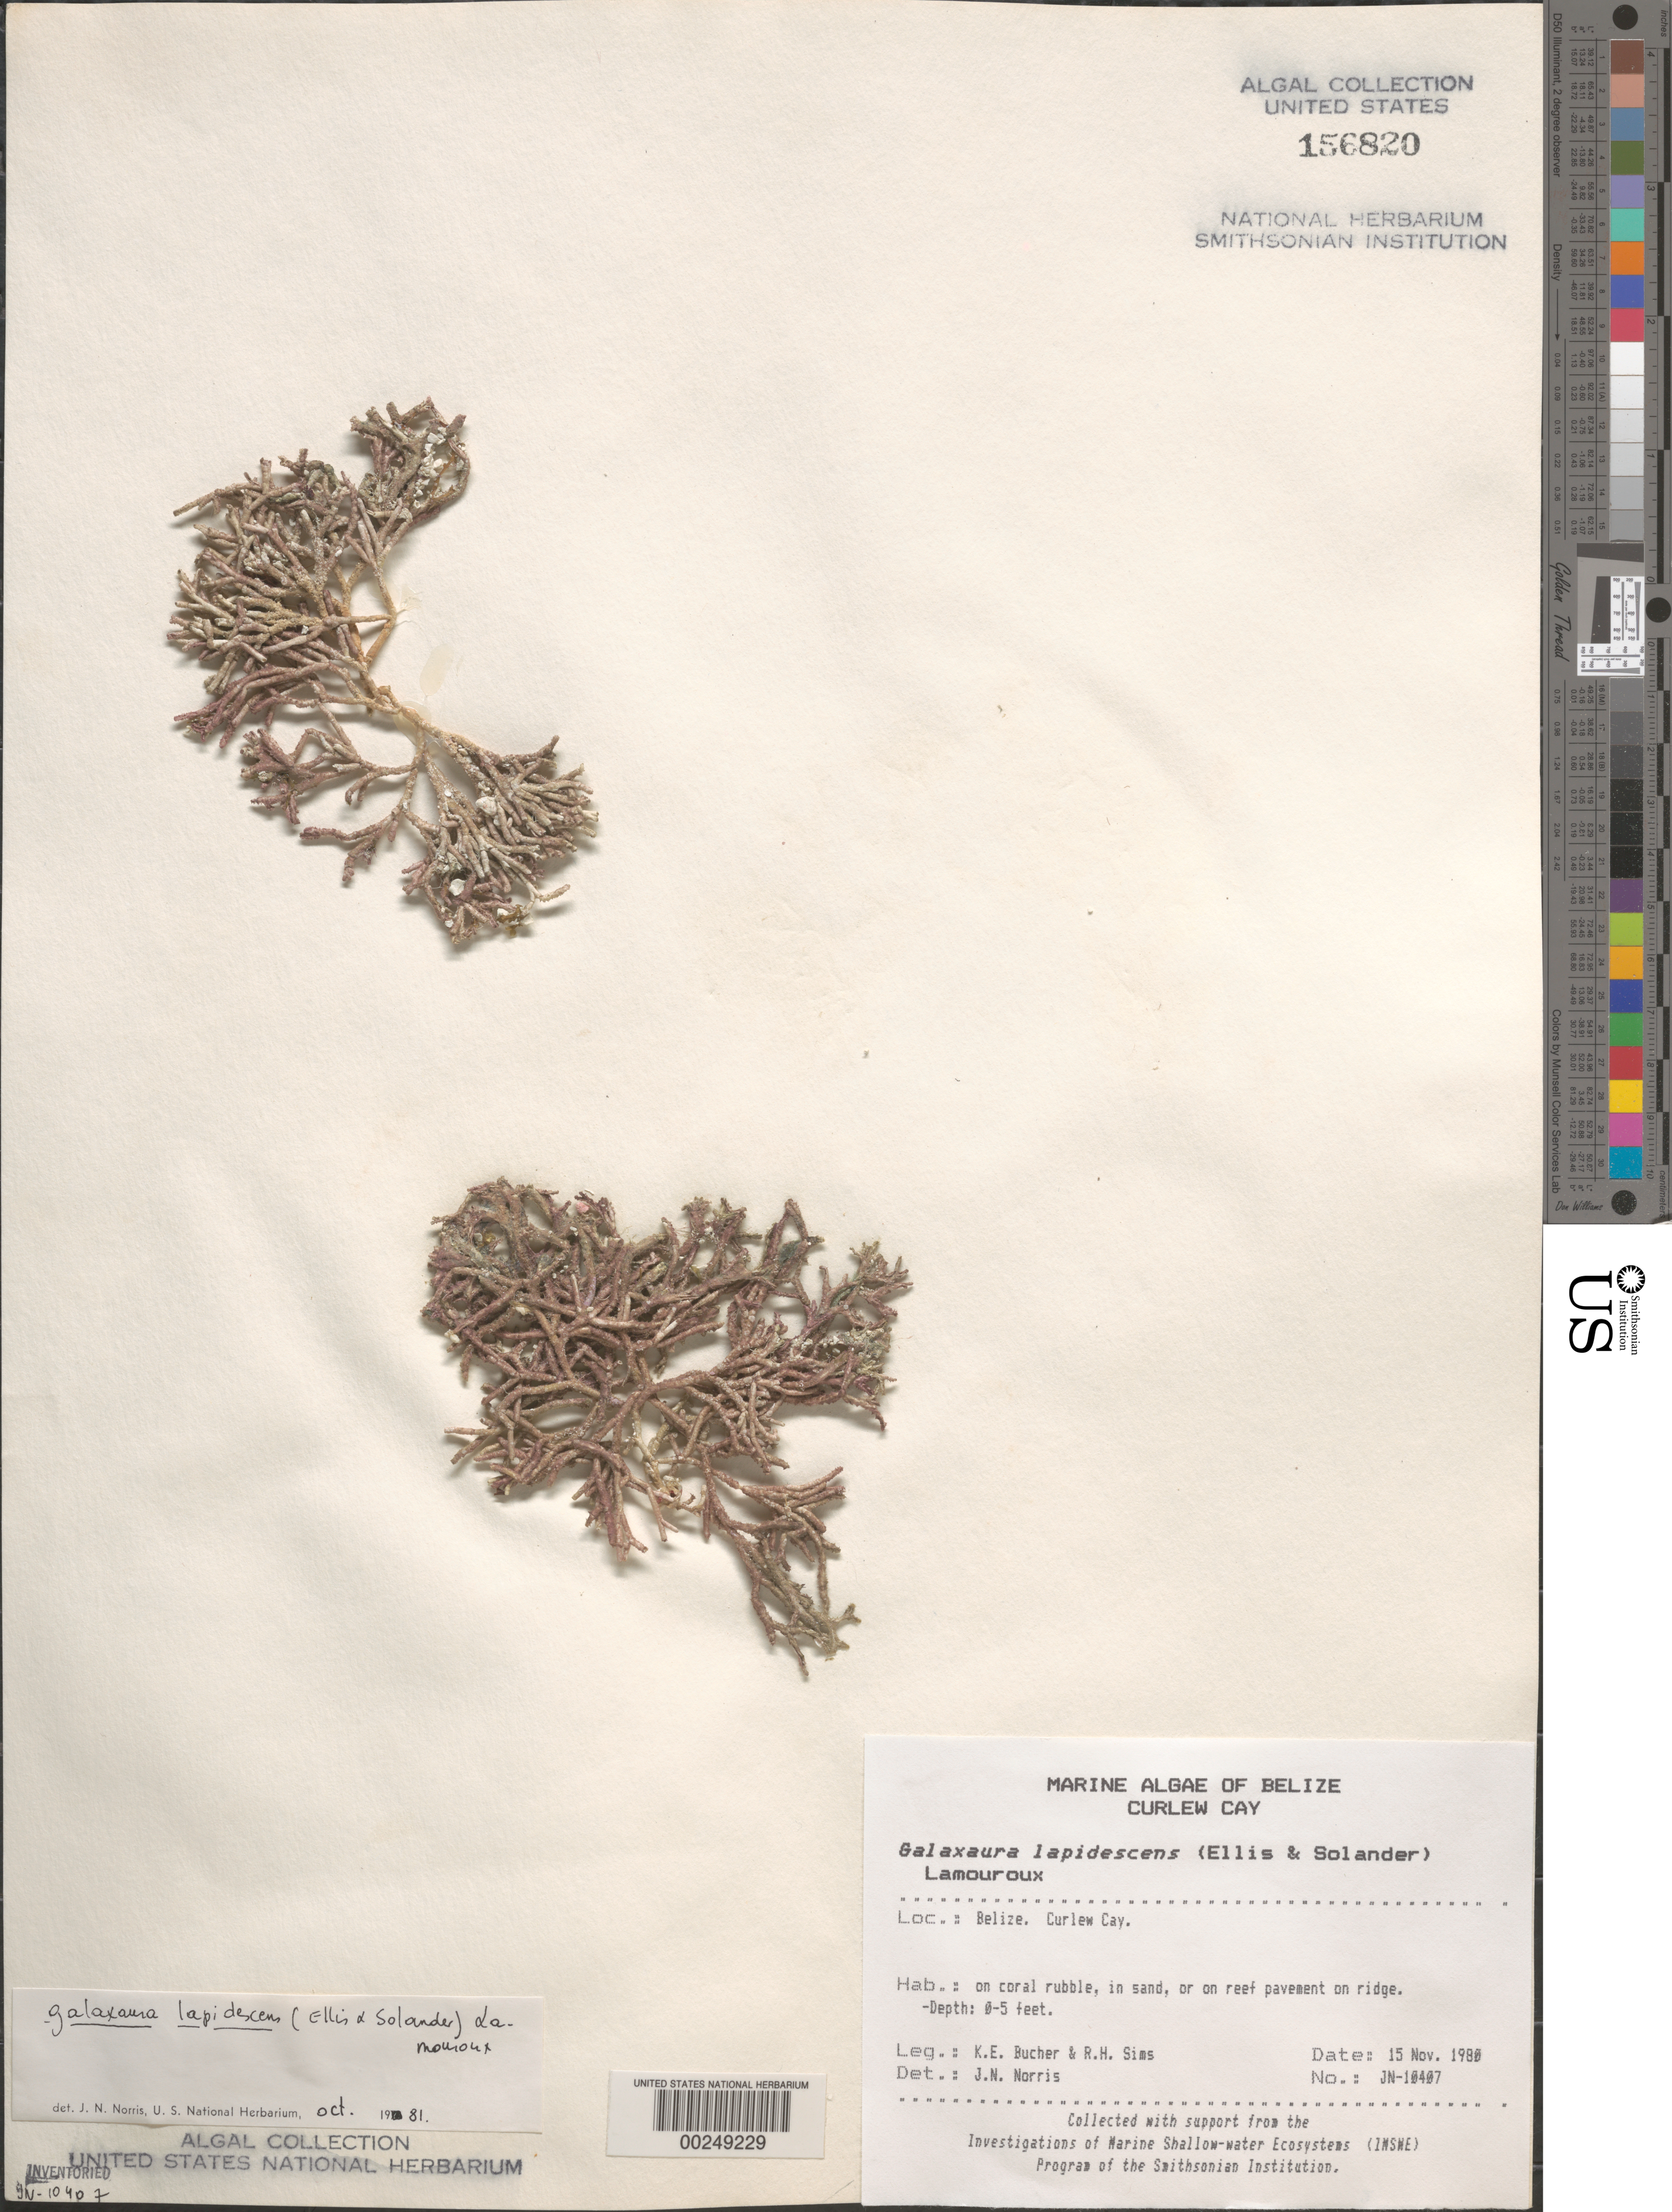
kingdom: Plantae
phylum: Rhodophyta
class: Florideophyceae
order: Nemaliales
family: Galaxauraceae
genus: Galaxaura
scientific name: Galaxaura rugosa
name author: (Ellis & Sol.) J.V.Lamouroux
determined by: Algae name updating Project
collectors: K. E. Bucher & R. H. Sims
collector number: Jn-10407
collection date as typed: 15 Nov 1980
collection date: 1980-11-15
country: Belize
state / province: Stann Creek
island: Curlew Cay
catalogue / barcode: US 156820